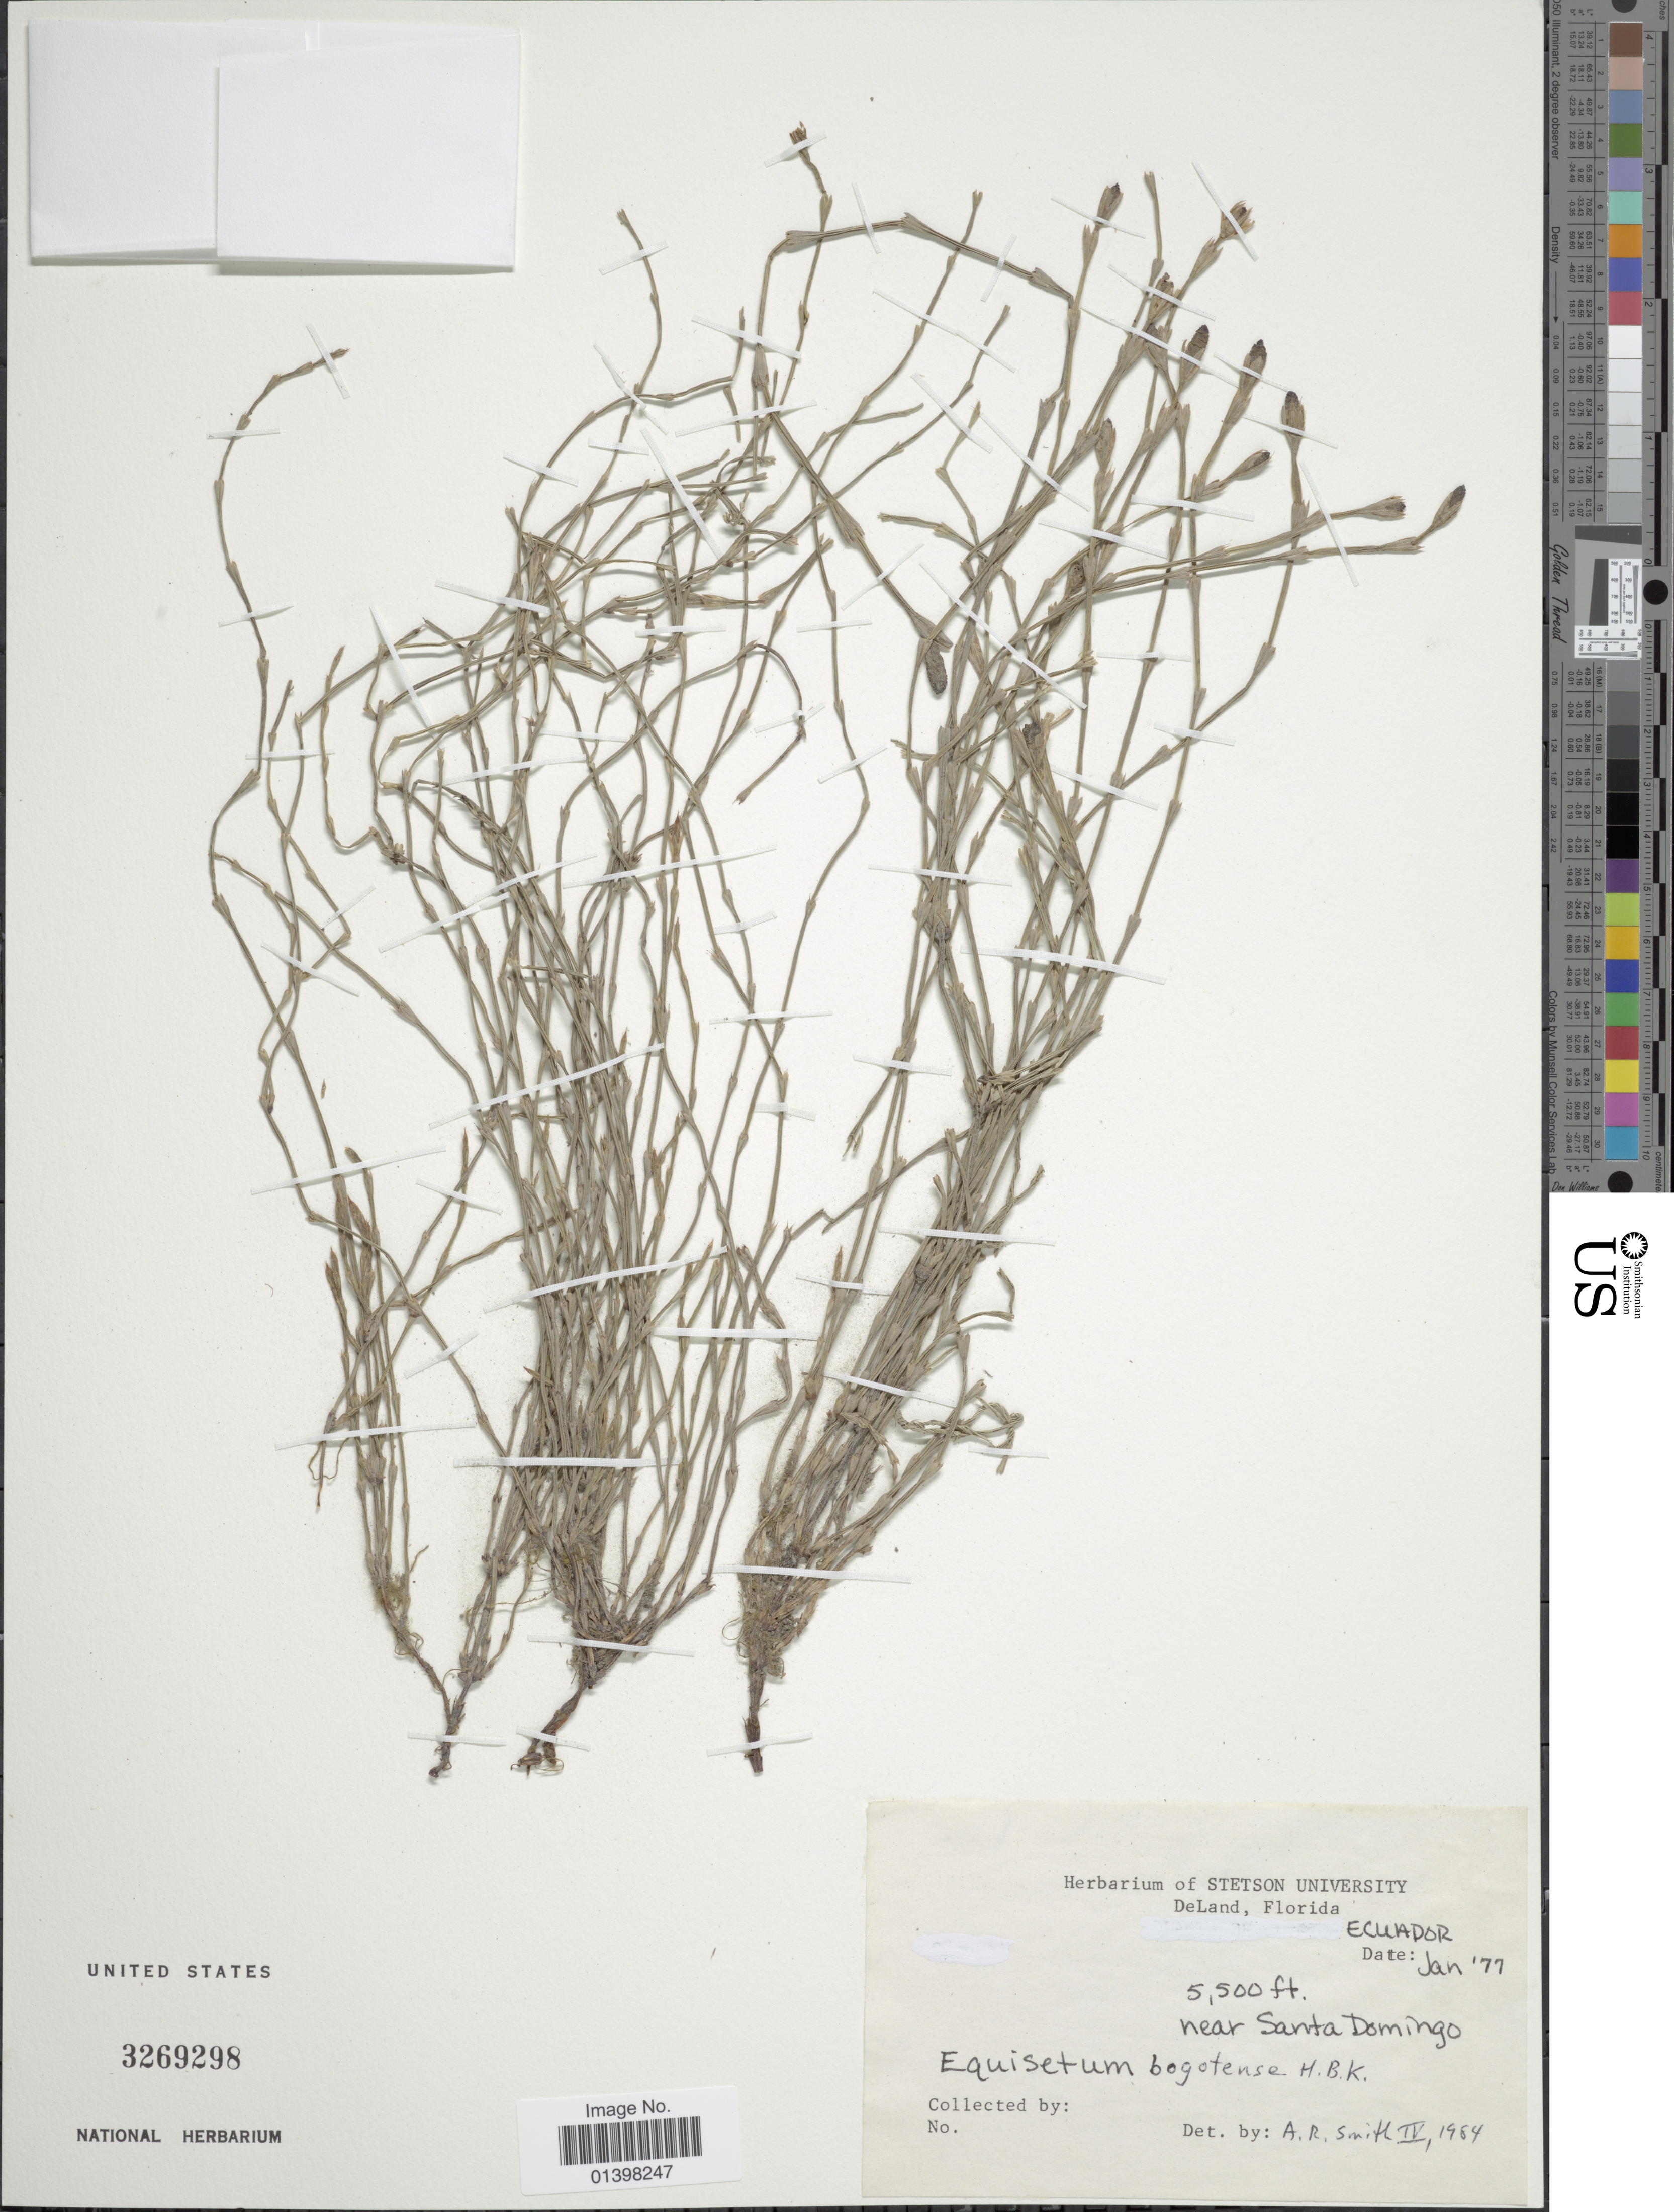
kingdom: Plantae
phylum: Tracheophyta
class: Polypodiopsida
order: Equisetales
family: Equisetaceae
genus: Equisetum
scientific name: Equisetum bogotense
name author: Kunth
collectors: ex herb. Stetson University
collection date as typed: Transcribed d/m/y: /1/77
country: Ecuador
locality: Near Santo Domingo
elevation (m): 1676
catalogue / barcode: US 3269298